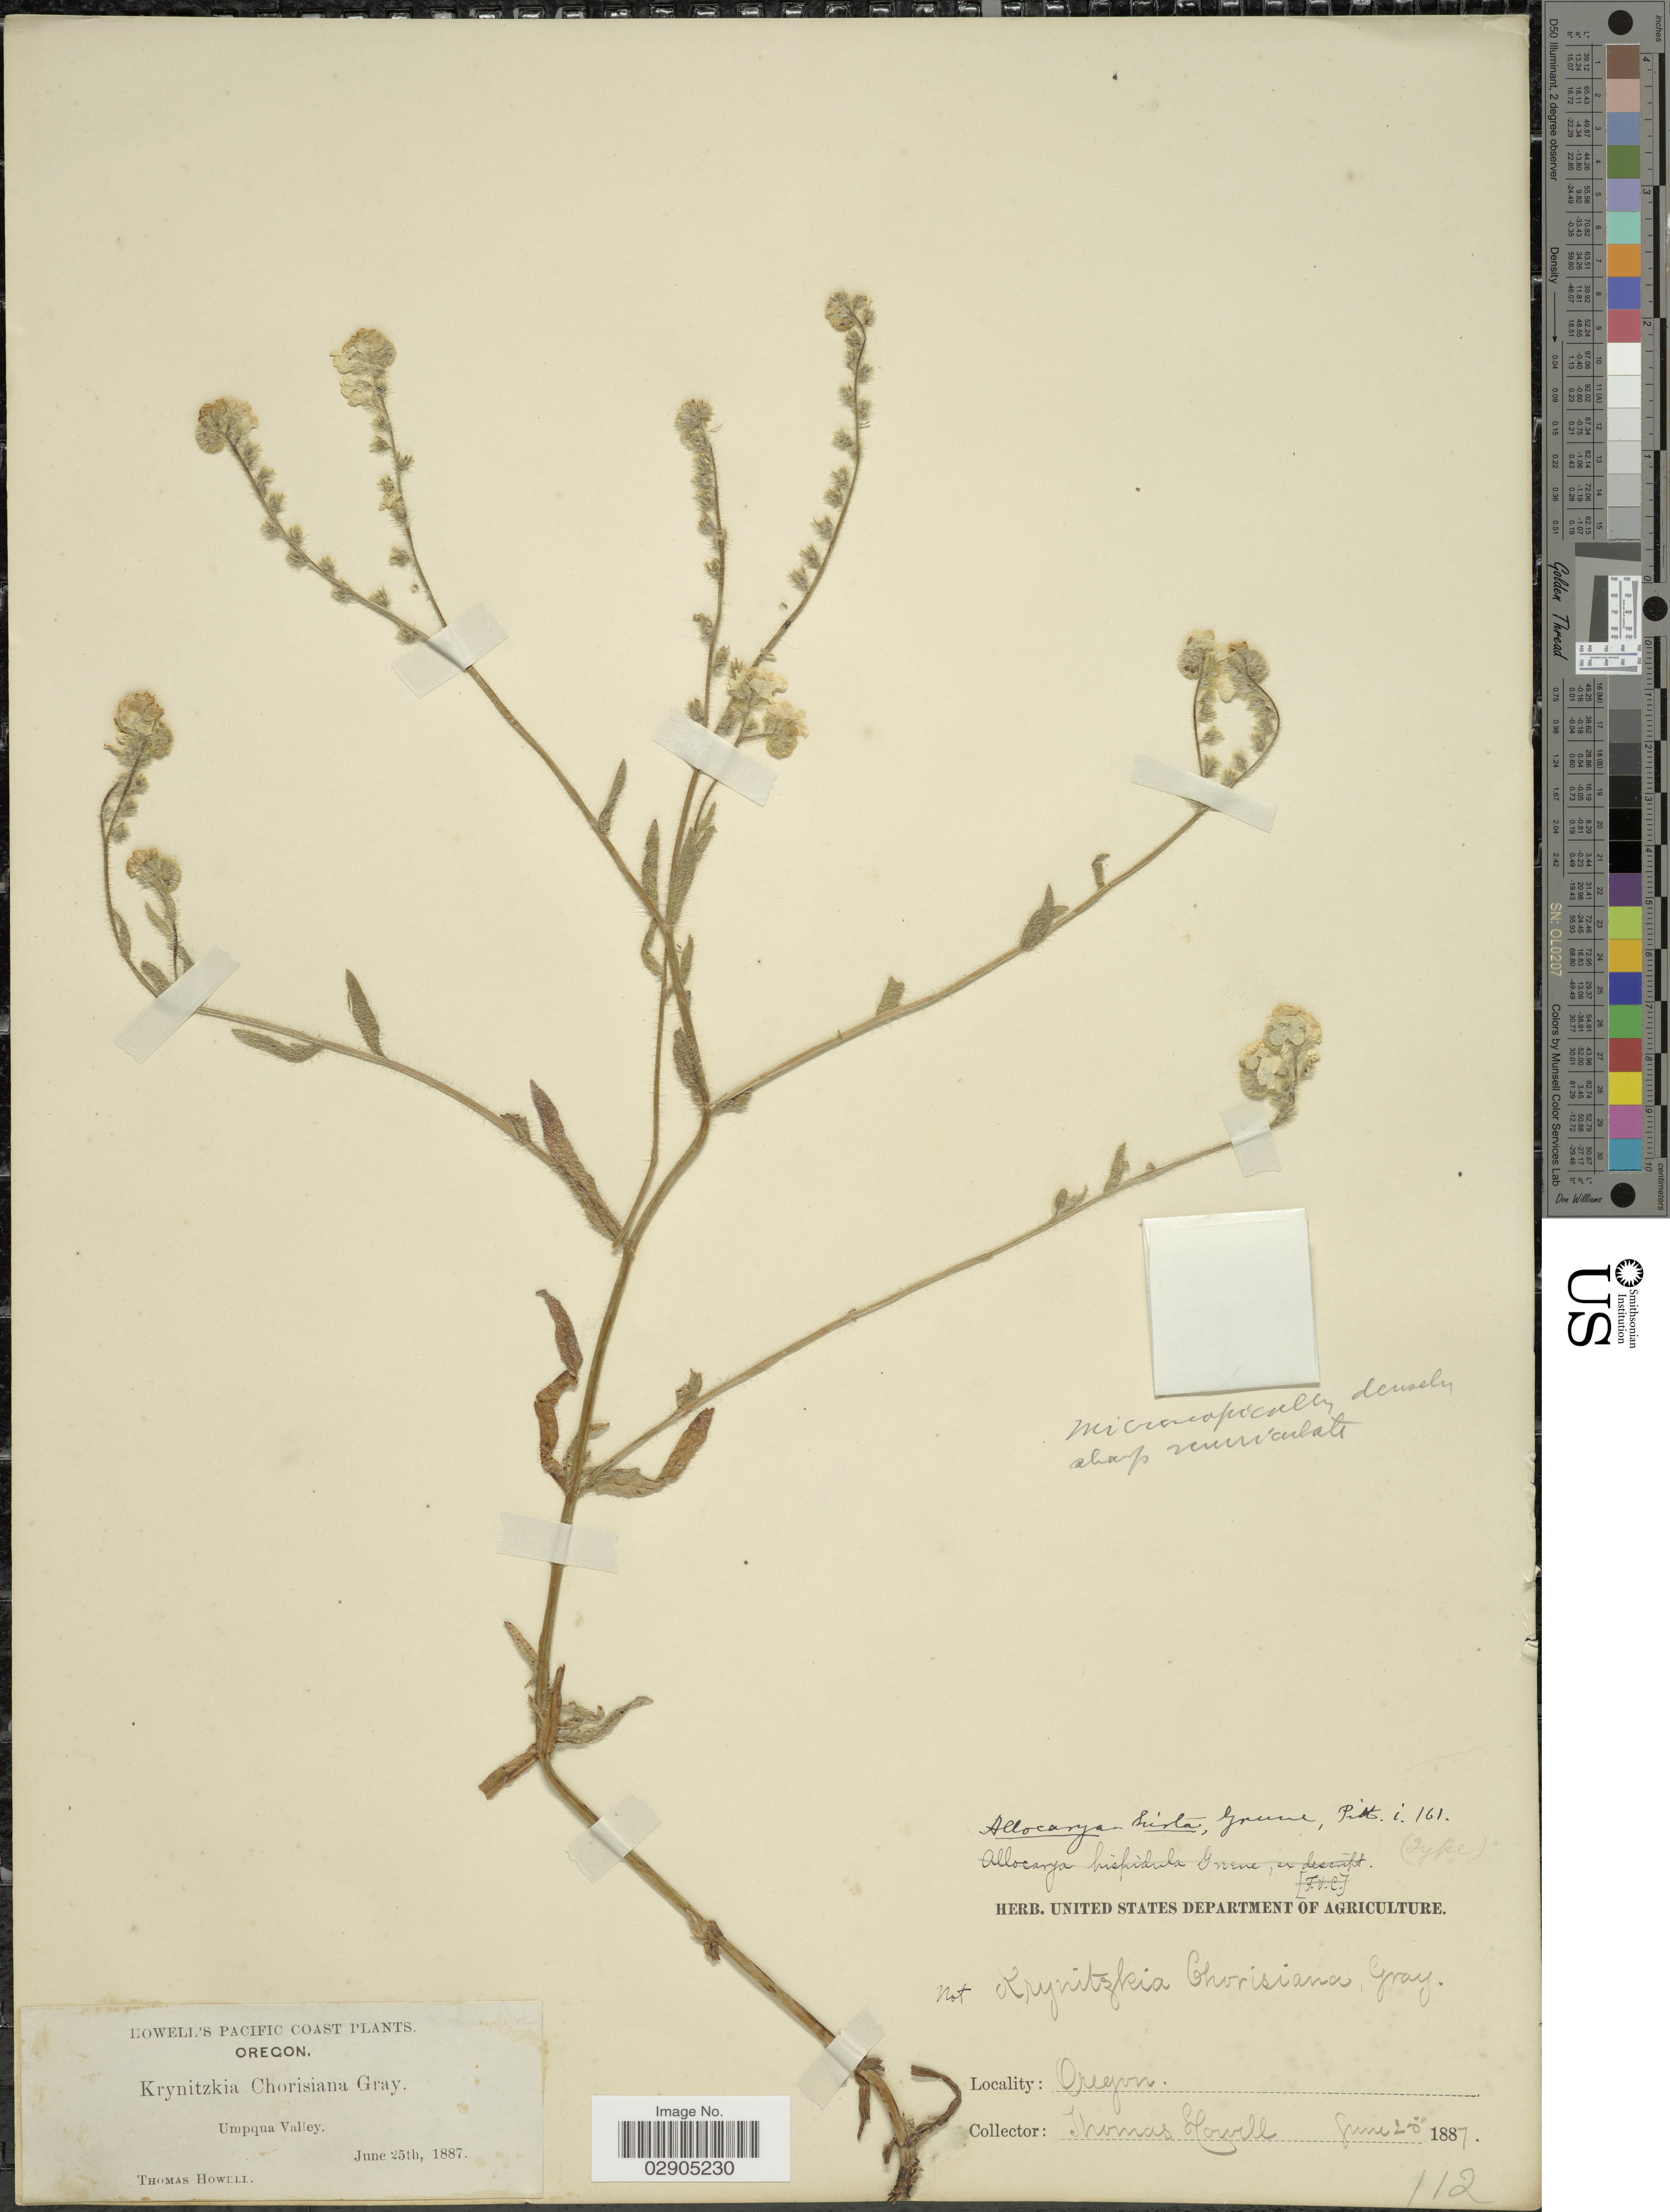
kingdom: Plantae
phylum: Tracheophyta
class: Magnoliopsida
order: Boraginales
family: Boraginaceae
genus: Allocarya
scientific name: Allocarya hirta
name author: S.W. Greene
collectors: T. Howell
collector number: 112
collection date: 1887-06-25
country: United States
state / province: Oregon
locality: Pacific Coast. Umpqua Valley.